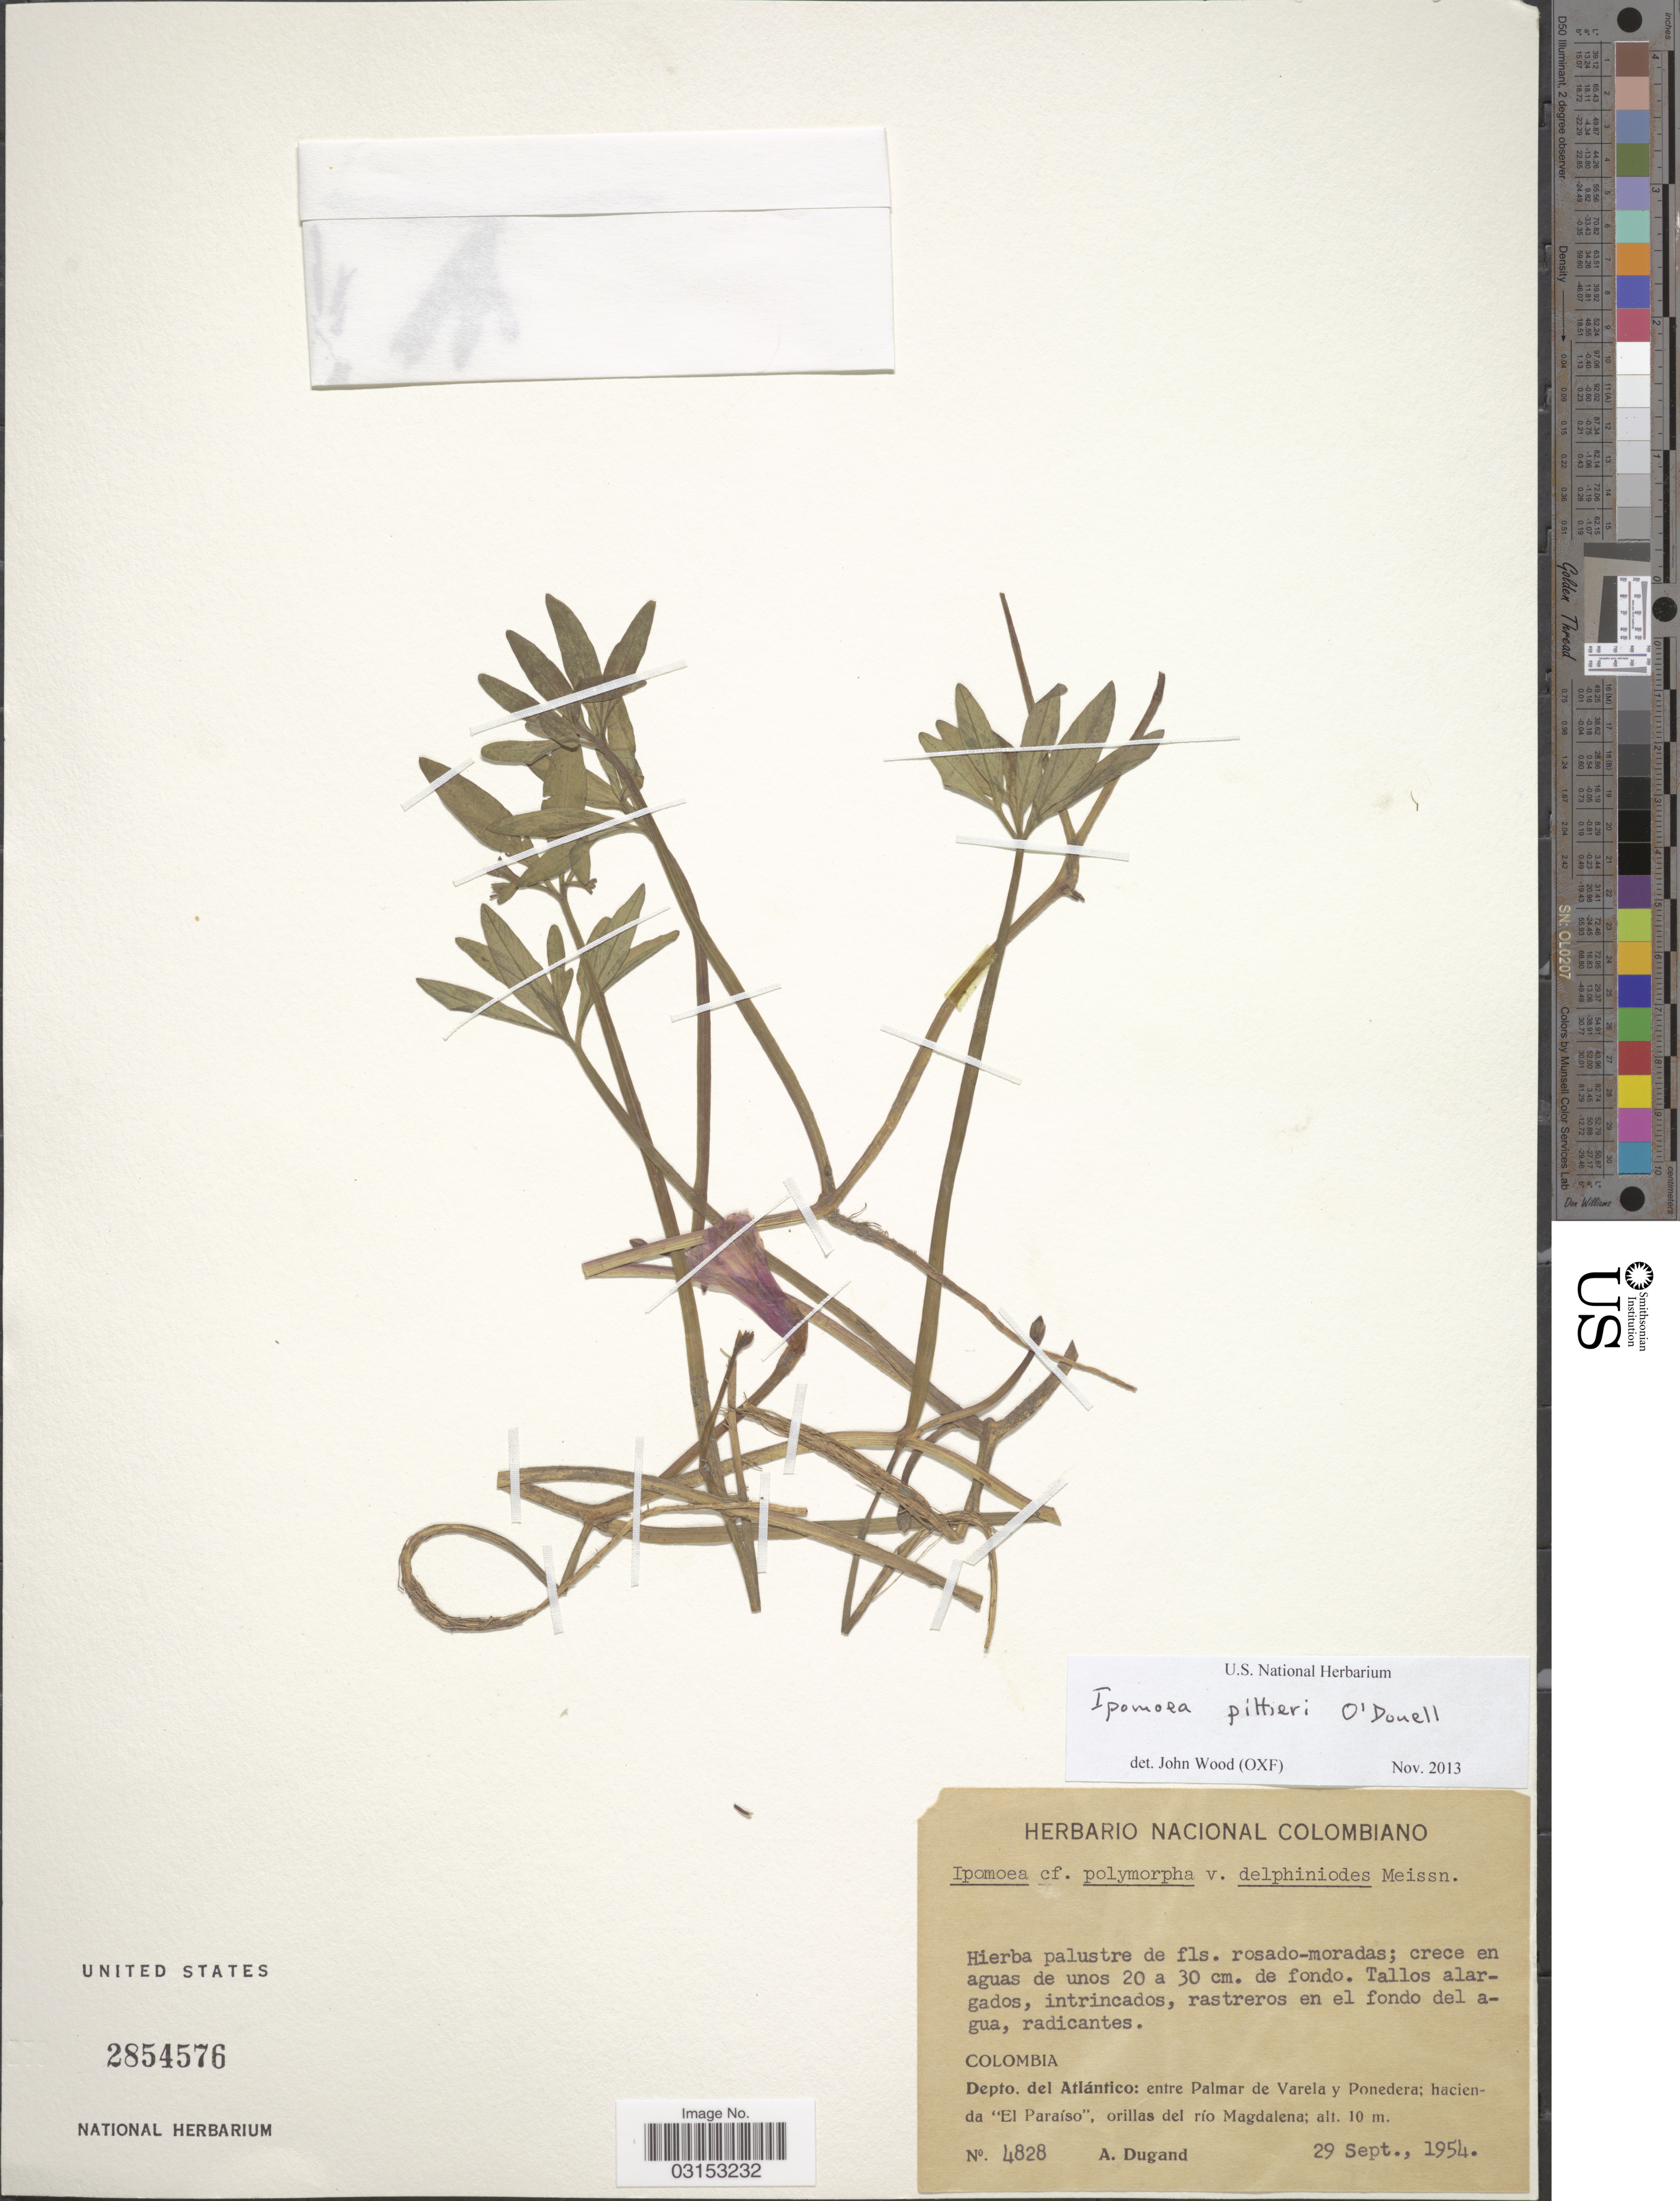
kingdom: Plantae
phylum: Tracheophyta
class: Magnoliopsida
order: Solanales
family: Convolvulaceae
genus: Ipomoea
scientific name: Ipomoea piresii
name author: O'Donell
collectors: A. Dugand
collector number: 4828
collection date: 1954-09-29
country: Colombia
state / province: Atlántico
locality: Depto. del Atlántico: entre Palmar de Varela y Ponedera; hacienda "El Paraíso", orillas del río Magdalena.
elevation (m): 10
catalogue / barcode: US 2854576